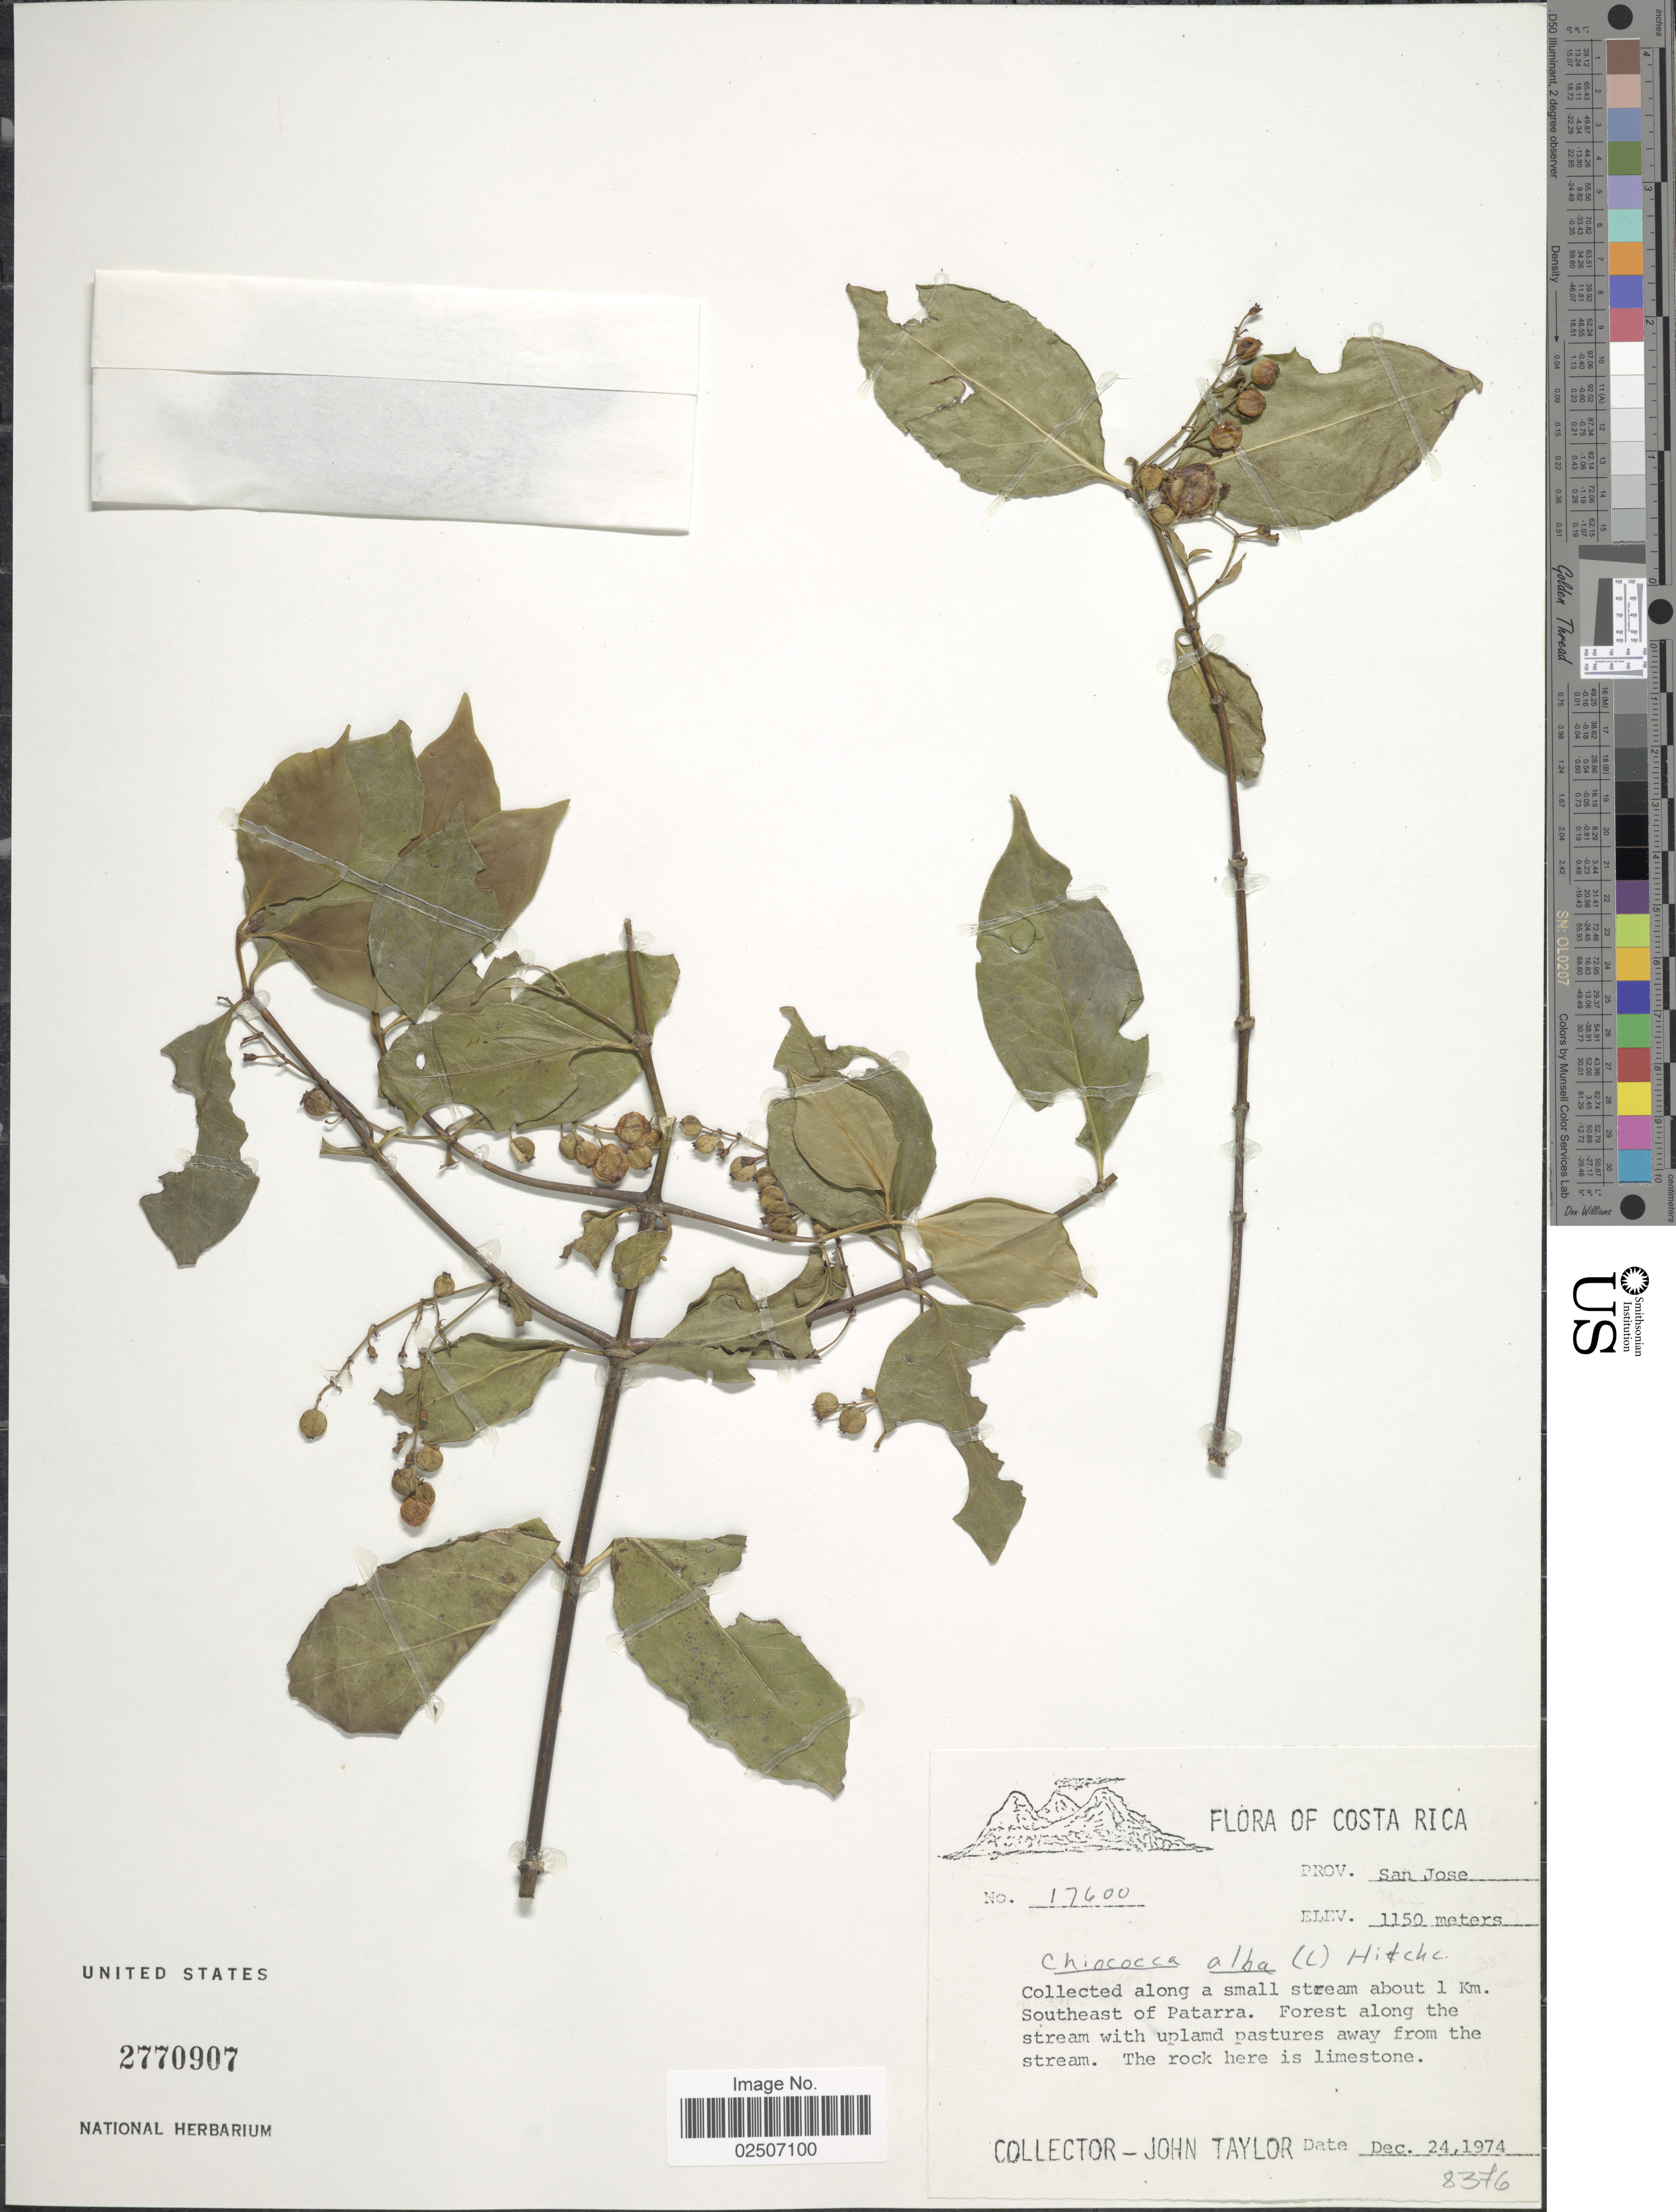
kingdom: Plantae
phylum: Tracheophyta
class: Magnoliopsida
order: Gentianales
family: Rubiaceae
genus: Chiococca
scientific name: Chiococca alba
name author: (L.) Hitchc.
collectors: J. Taylor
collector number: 17600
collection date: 1974-12-24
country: Costa Rica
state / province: San José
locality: Prov. San Jose. Collected along a small stream about 1 km. Southeast of Patarra.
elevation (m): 1150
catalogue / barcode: US 2770907